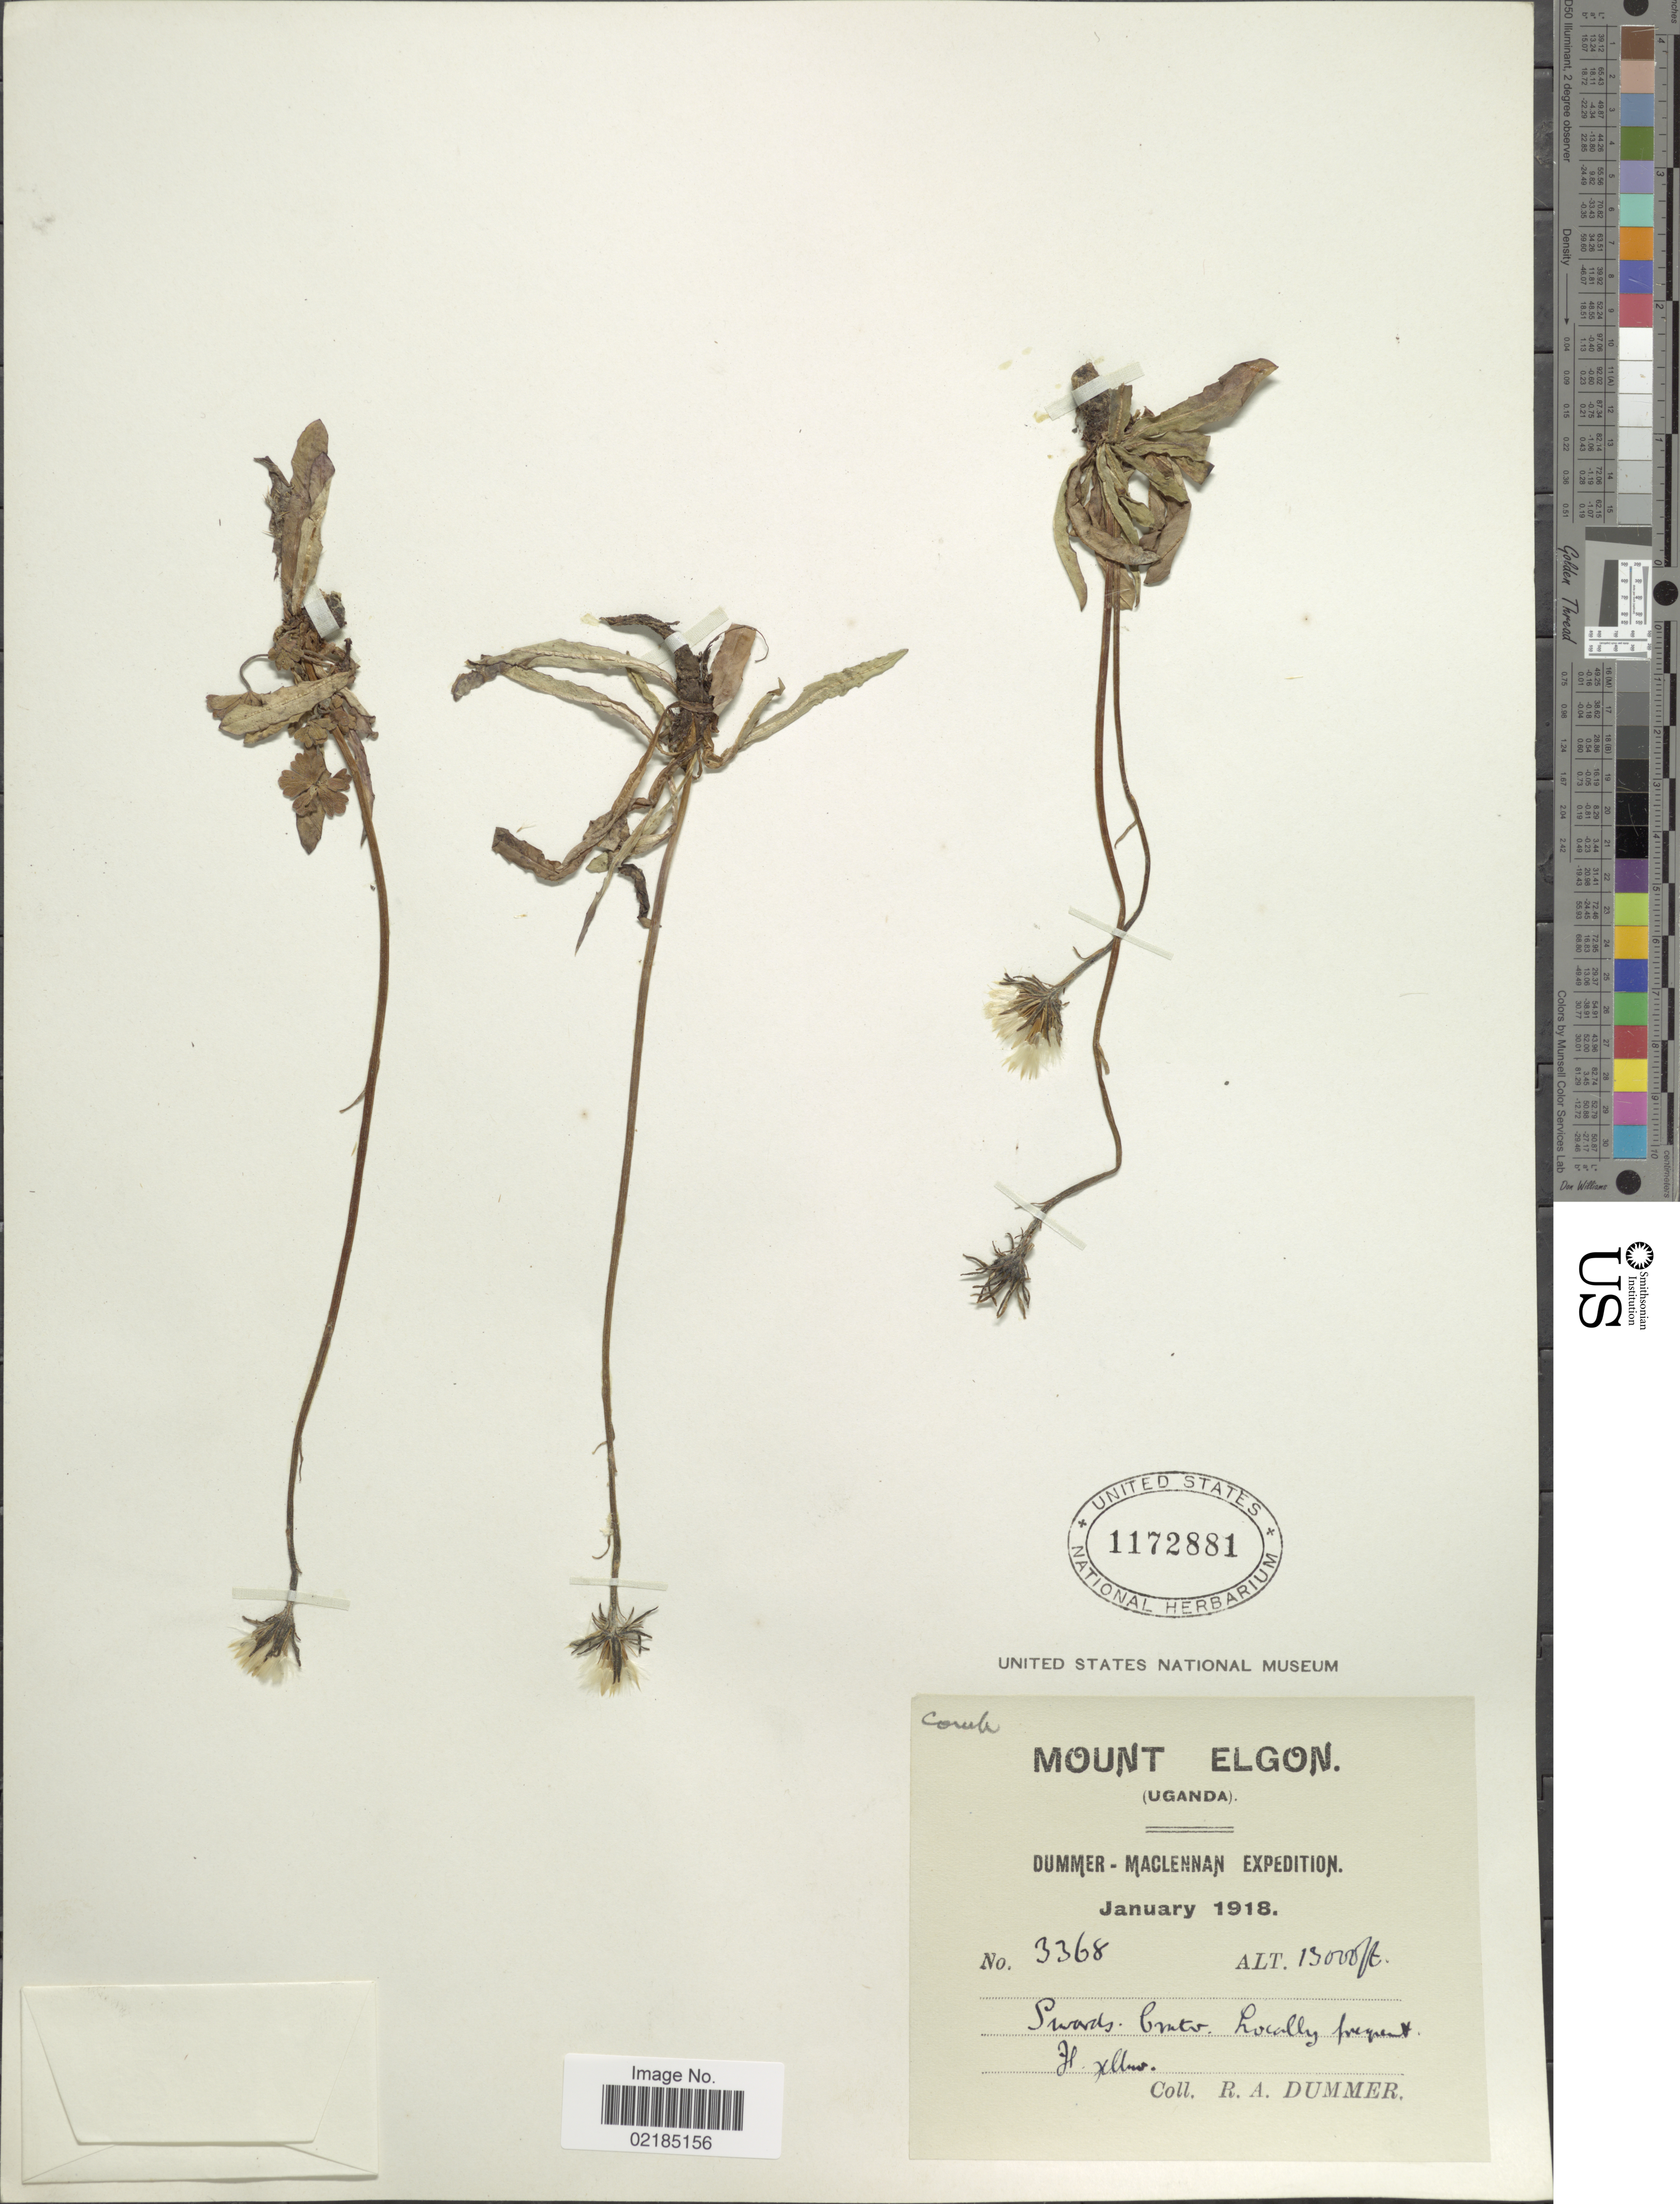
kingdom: Plantae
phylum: Tracheophyta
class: Magnoliopsida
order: Asterales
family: Asteraceae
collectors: R. Dümmer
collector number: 3368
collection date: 1918-01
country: Uganda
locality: Mount Elgon. Swards Crater. [interpreted]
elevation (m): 3962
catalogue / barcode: US 1172881